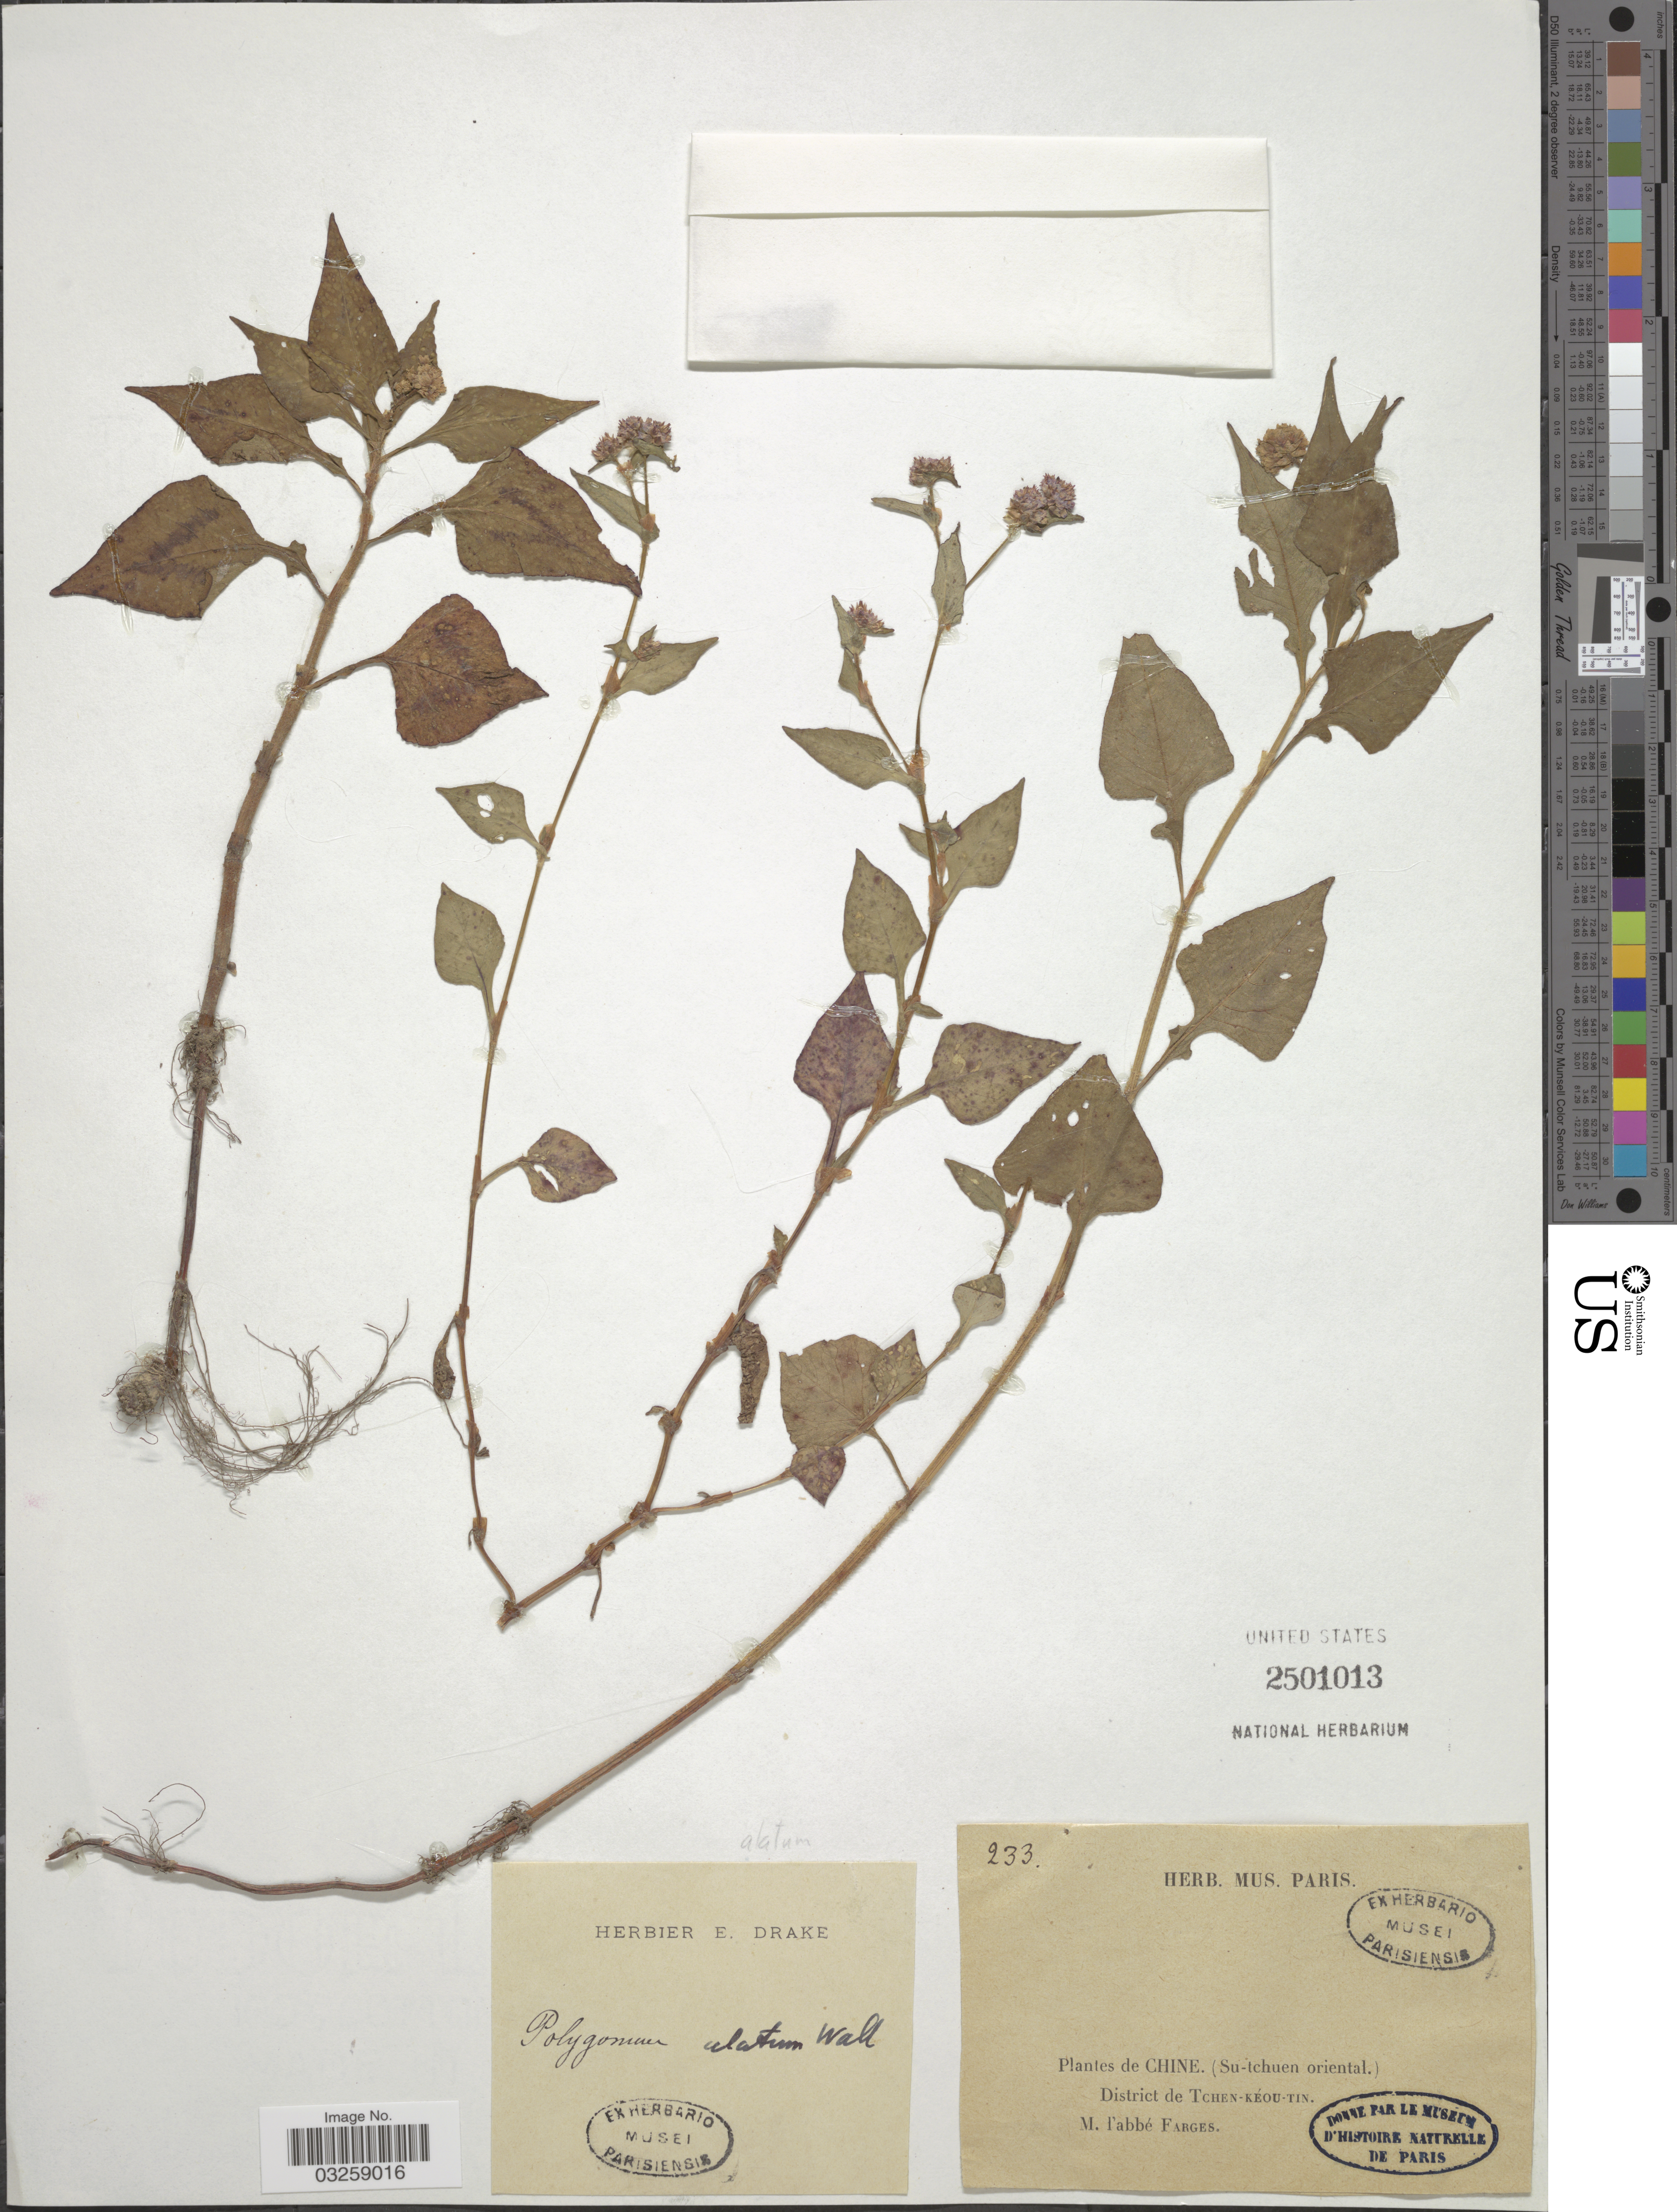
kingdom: Plantae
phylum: Tracheophyta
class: Magnoliopsida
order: Caryophyllales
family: Polygonaceae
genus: Polygonum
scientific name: Polygonum nepalense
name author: Meisn.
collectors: M. Farges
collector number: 233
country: China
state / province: Sichuan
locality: (Su-tchuen oriental). District de Tchen-kéou-tin.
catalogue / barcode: US 2501013